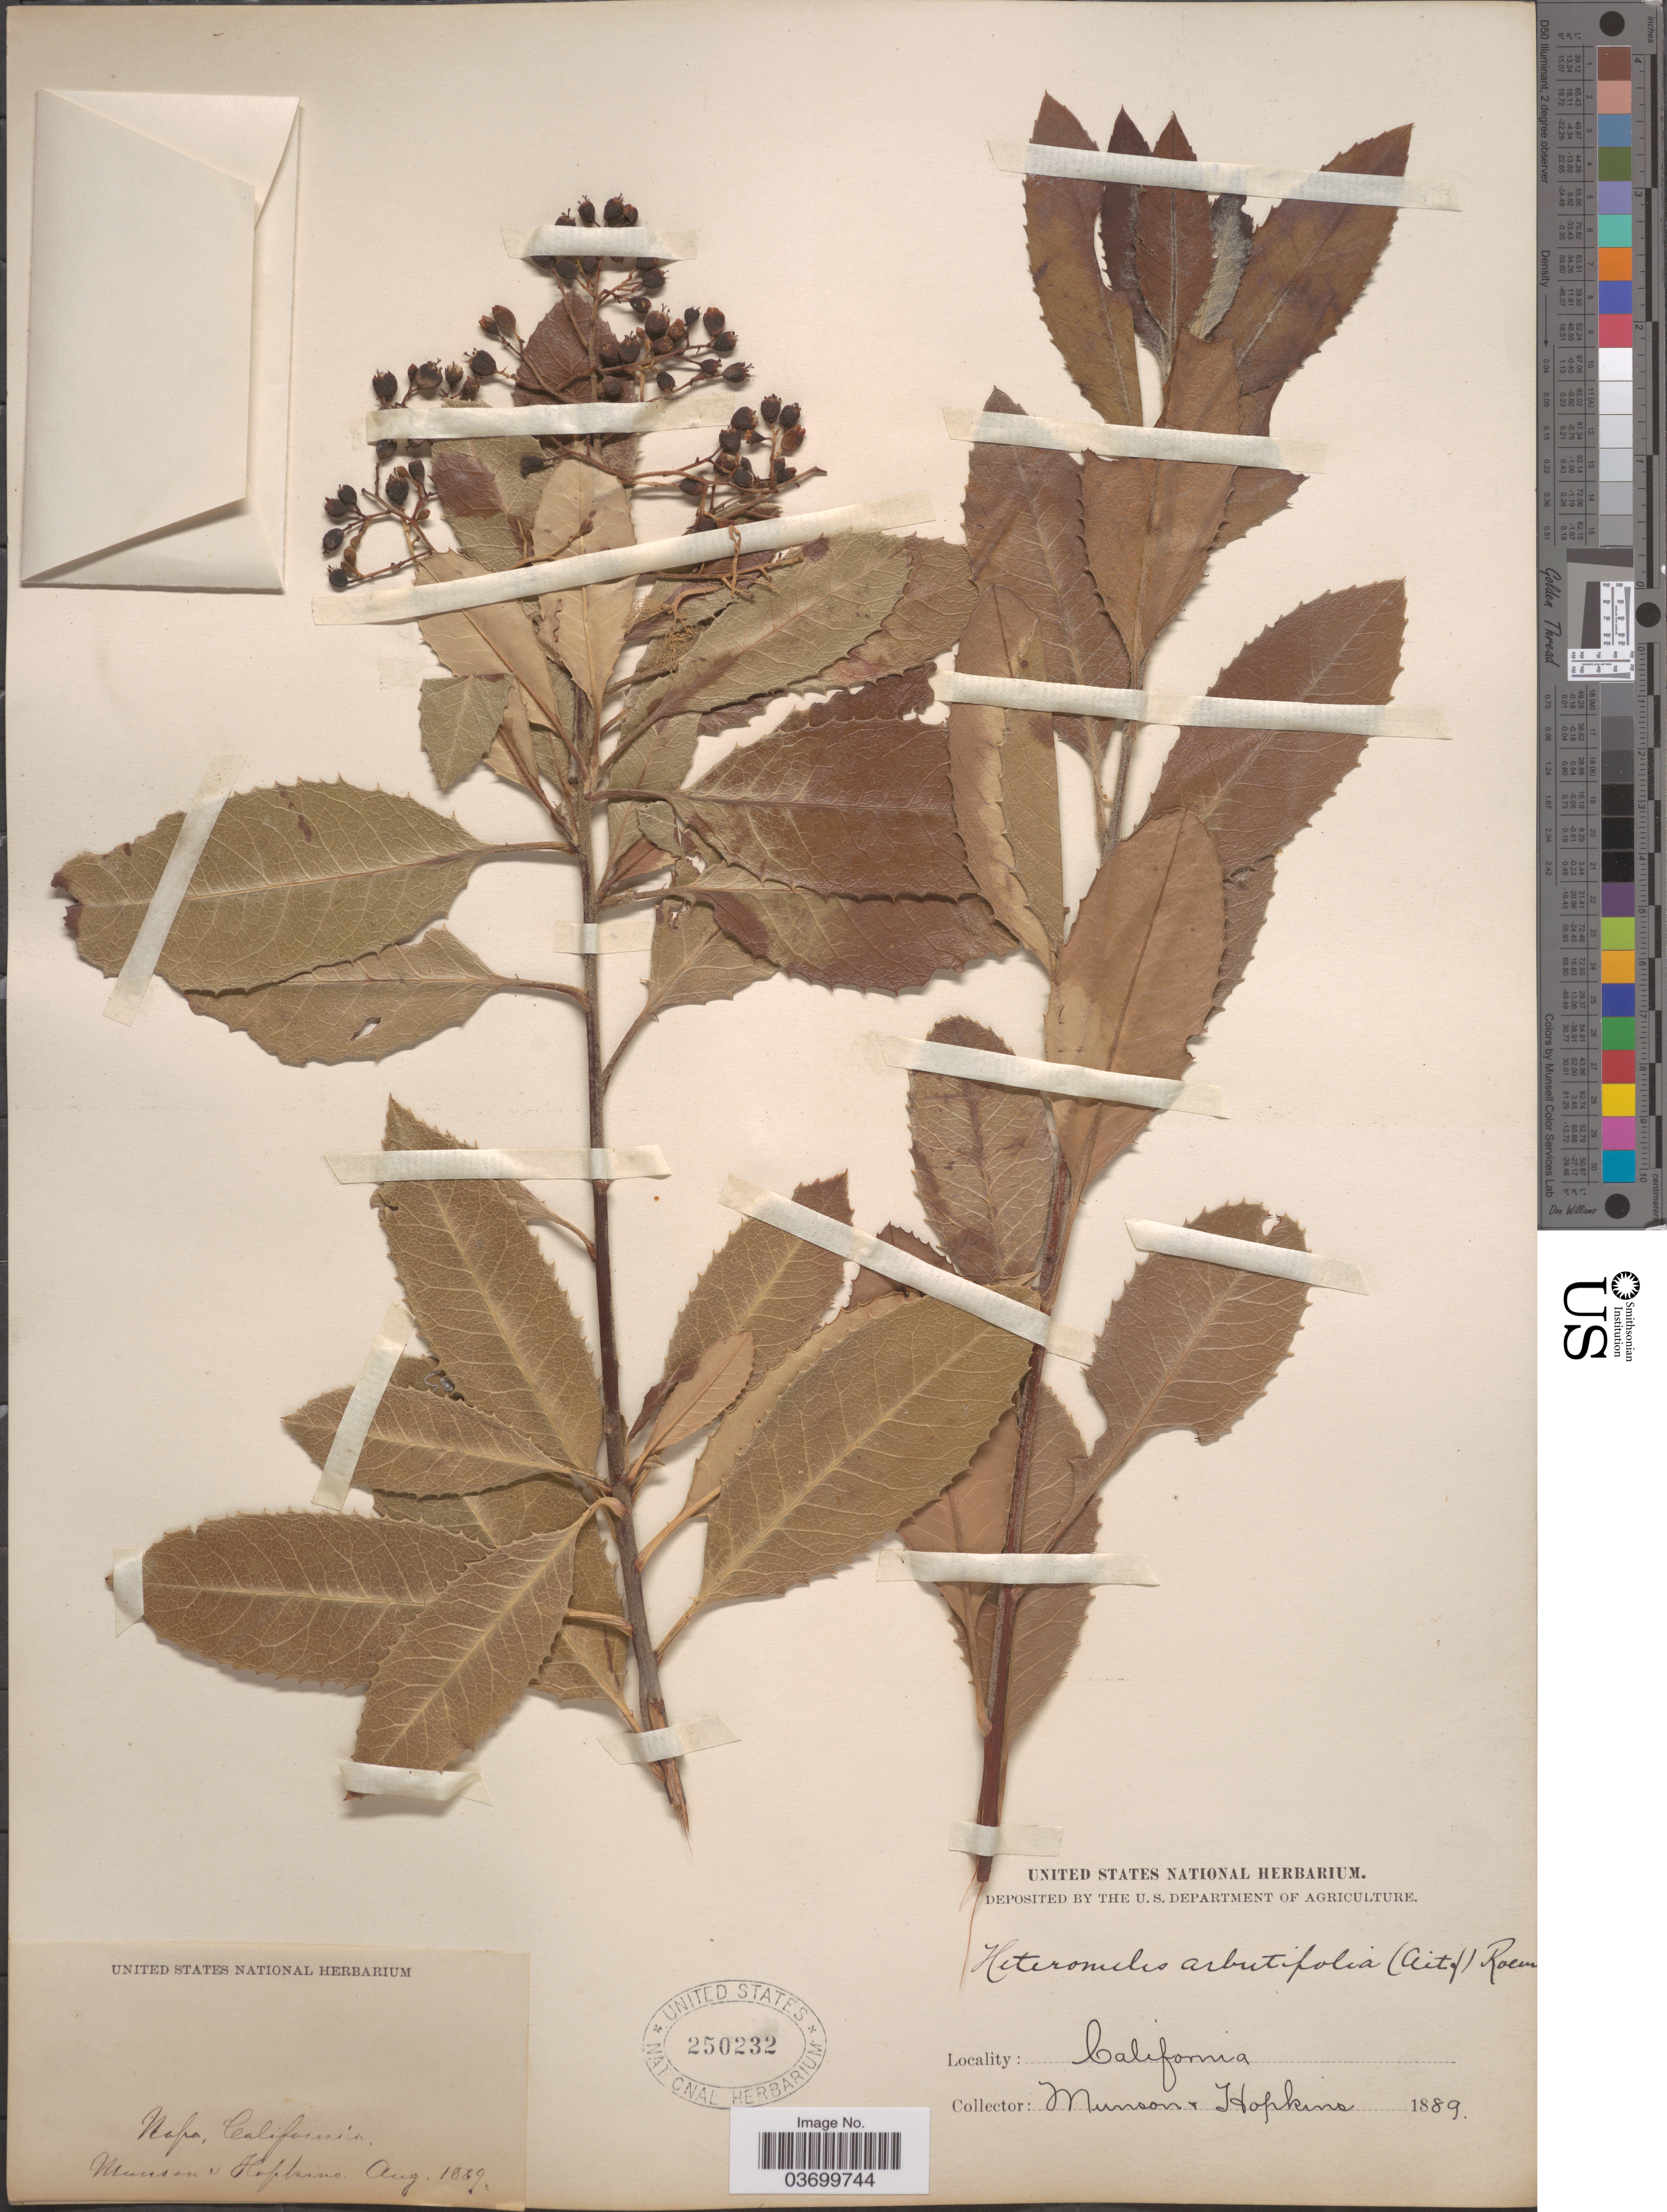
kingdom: Plantae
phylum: Tracheophyta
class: Magnoliopsida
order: Rosales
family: Rosaceae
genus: Heteromeles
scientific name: Heteromeles arbutifolia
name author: (Lindl.) Roemer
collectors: -. Munson & -- Hopkins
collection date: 1889-08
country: United States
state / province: California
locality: Napa.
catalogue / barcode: US 250232